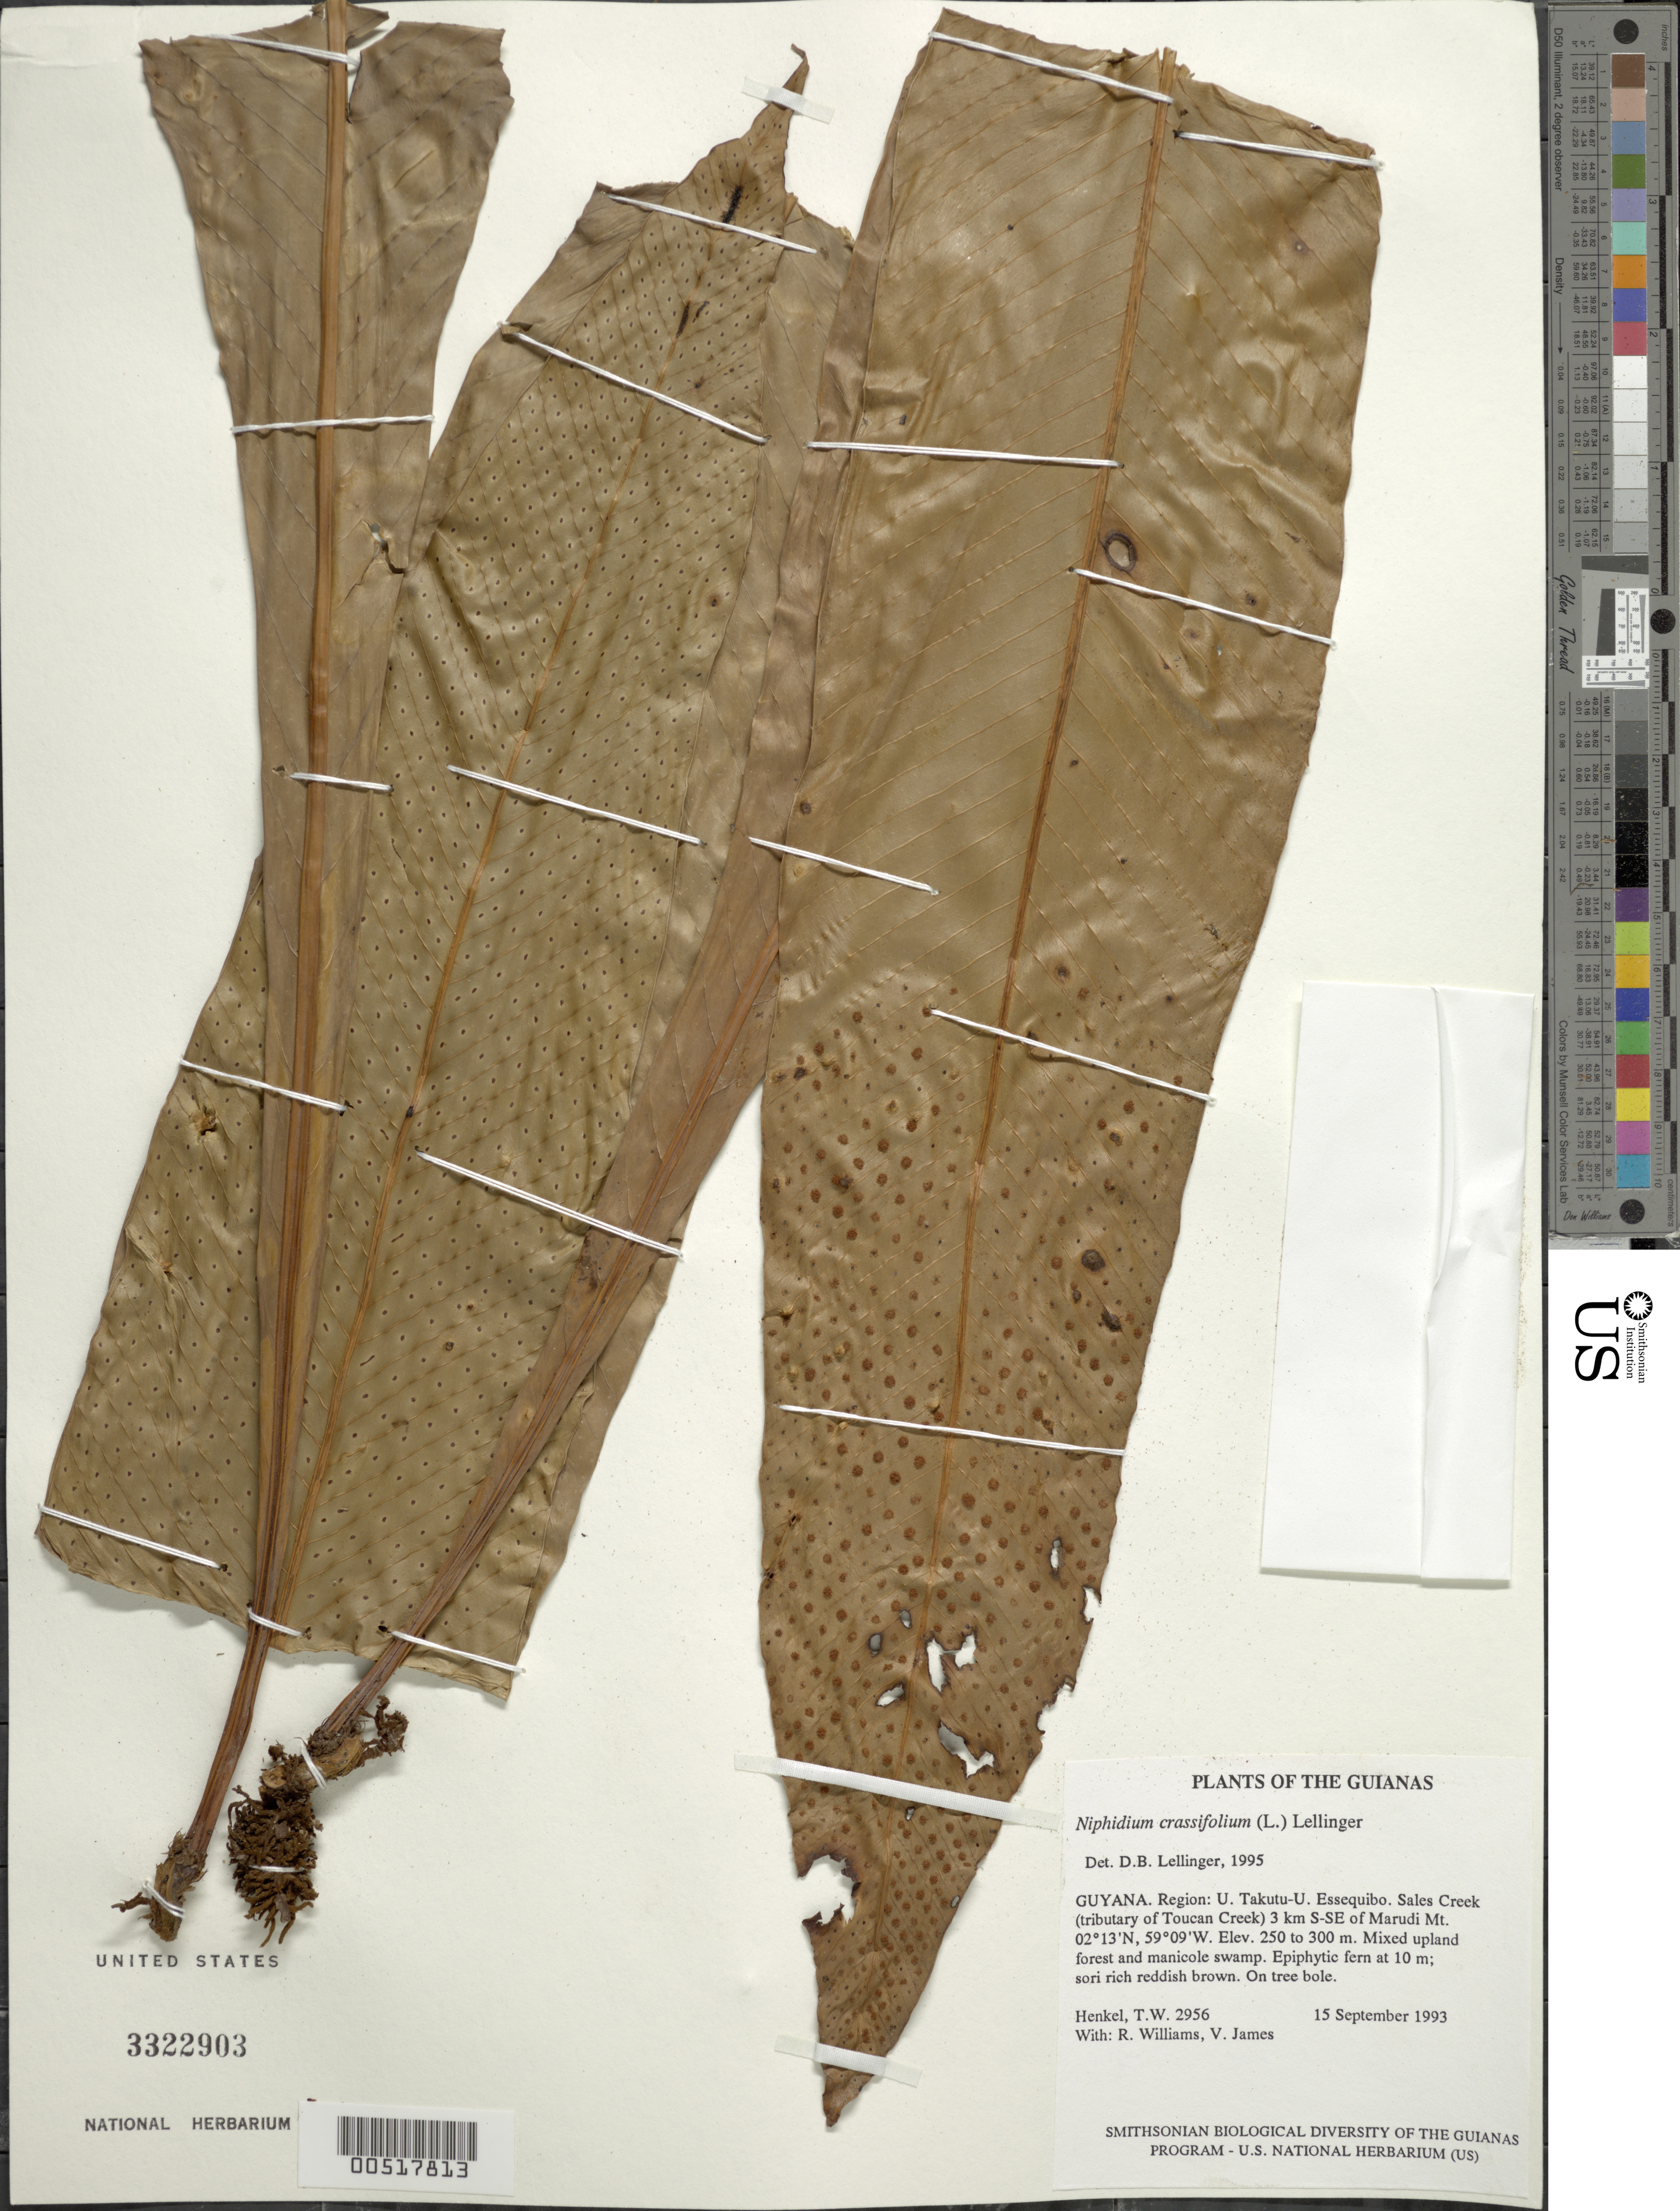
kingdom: Plantae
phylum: Tracheophyta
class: Polypodiopsida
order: Polypodiales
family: Polypodiaceae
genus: Niphidium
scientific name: Niphidium crassifolium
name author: (L.) Lellinger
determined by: Lellinger, David B., (BOT), Smithsonian Institution - National Museum of Natural History (UNITED STATES)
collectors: T. Henkel, R. Williams & V. James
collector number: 2956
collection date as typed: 15 September 1993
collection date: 1993-09-15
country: Guyana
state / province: U. Takutu-U. Essequibo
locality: Sales Creek (tributary of Toucan Creek) 3 km S-SE of Marudi Mt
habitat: Mixed upland forest and manicole swamp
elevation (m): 250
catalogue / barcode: US 3322903